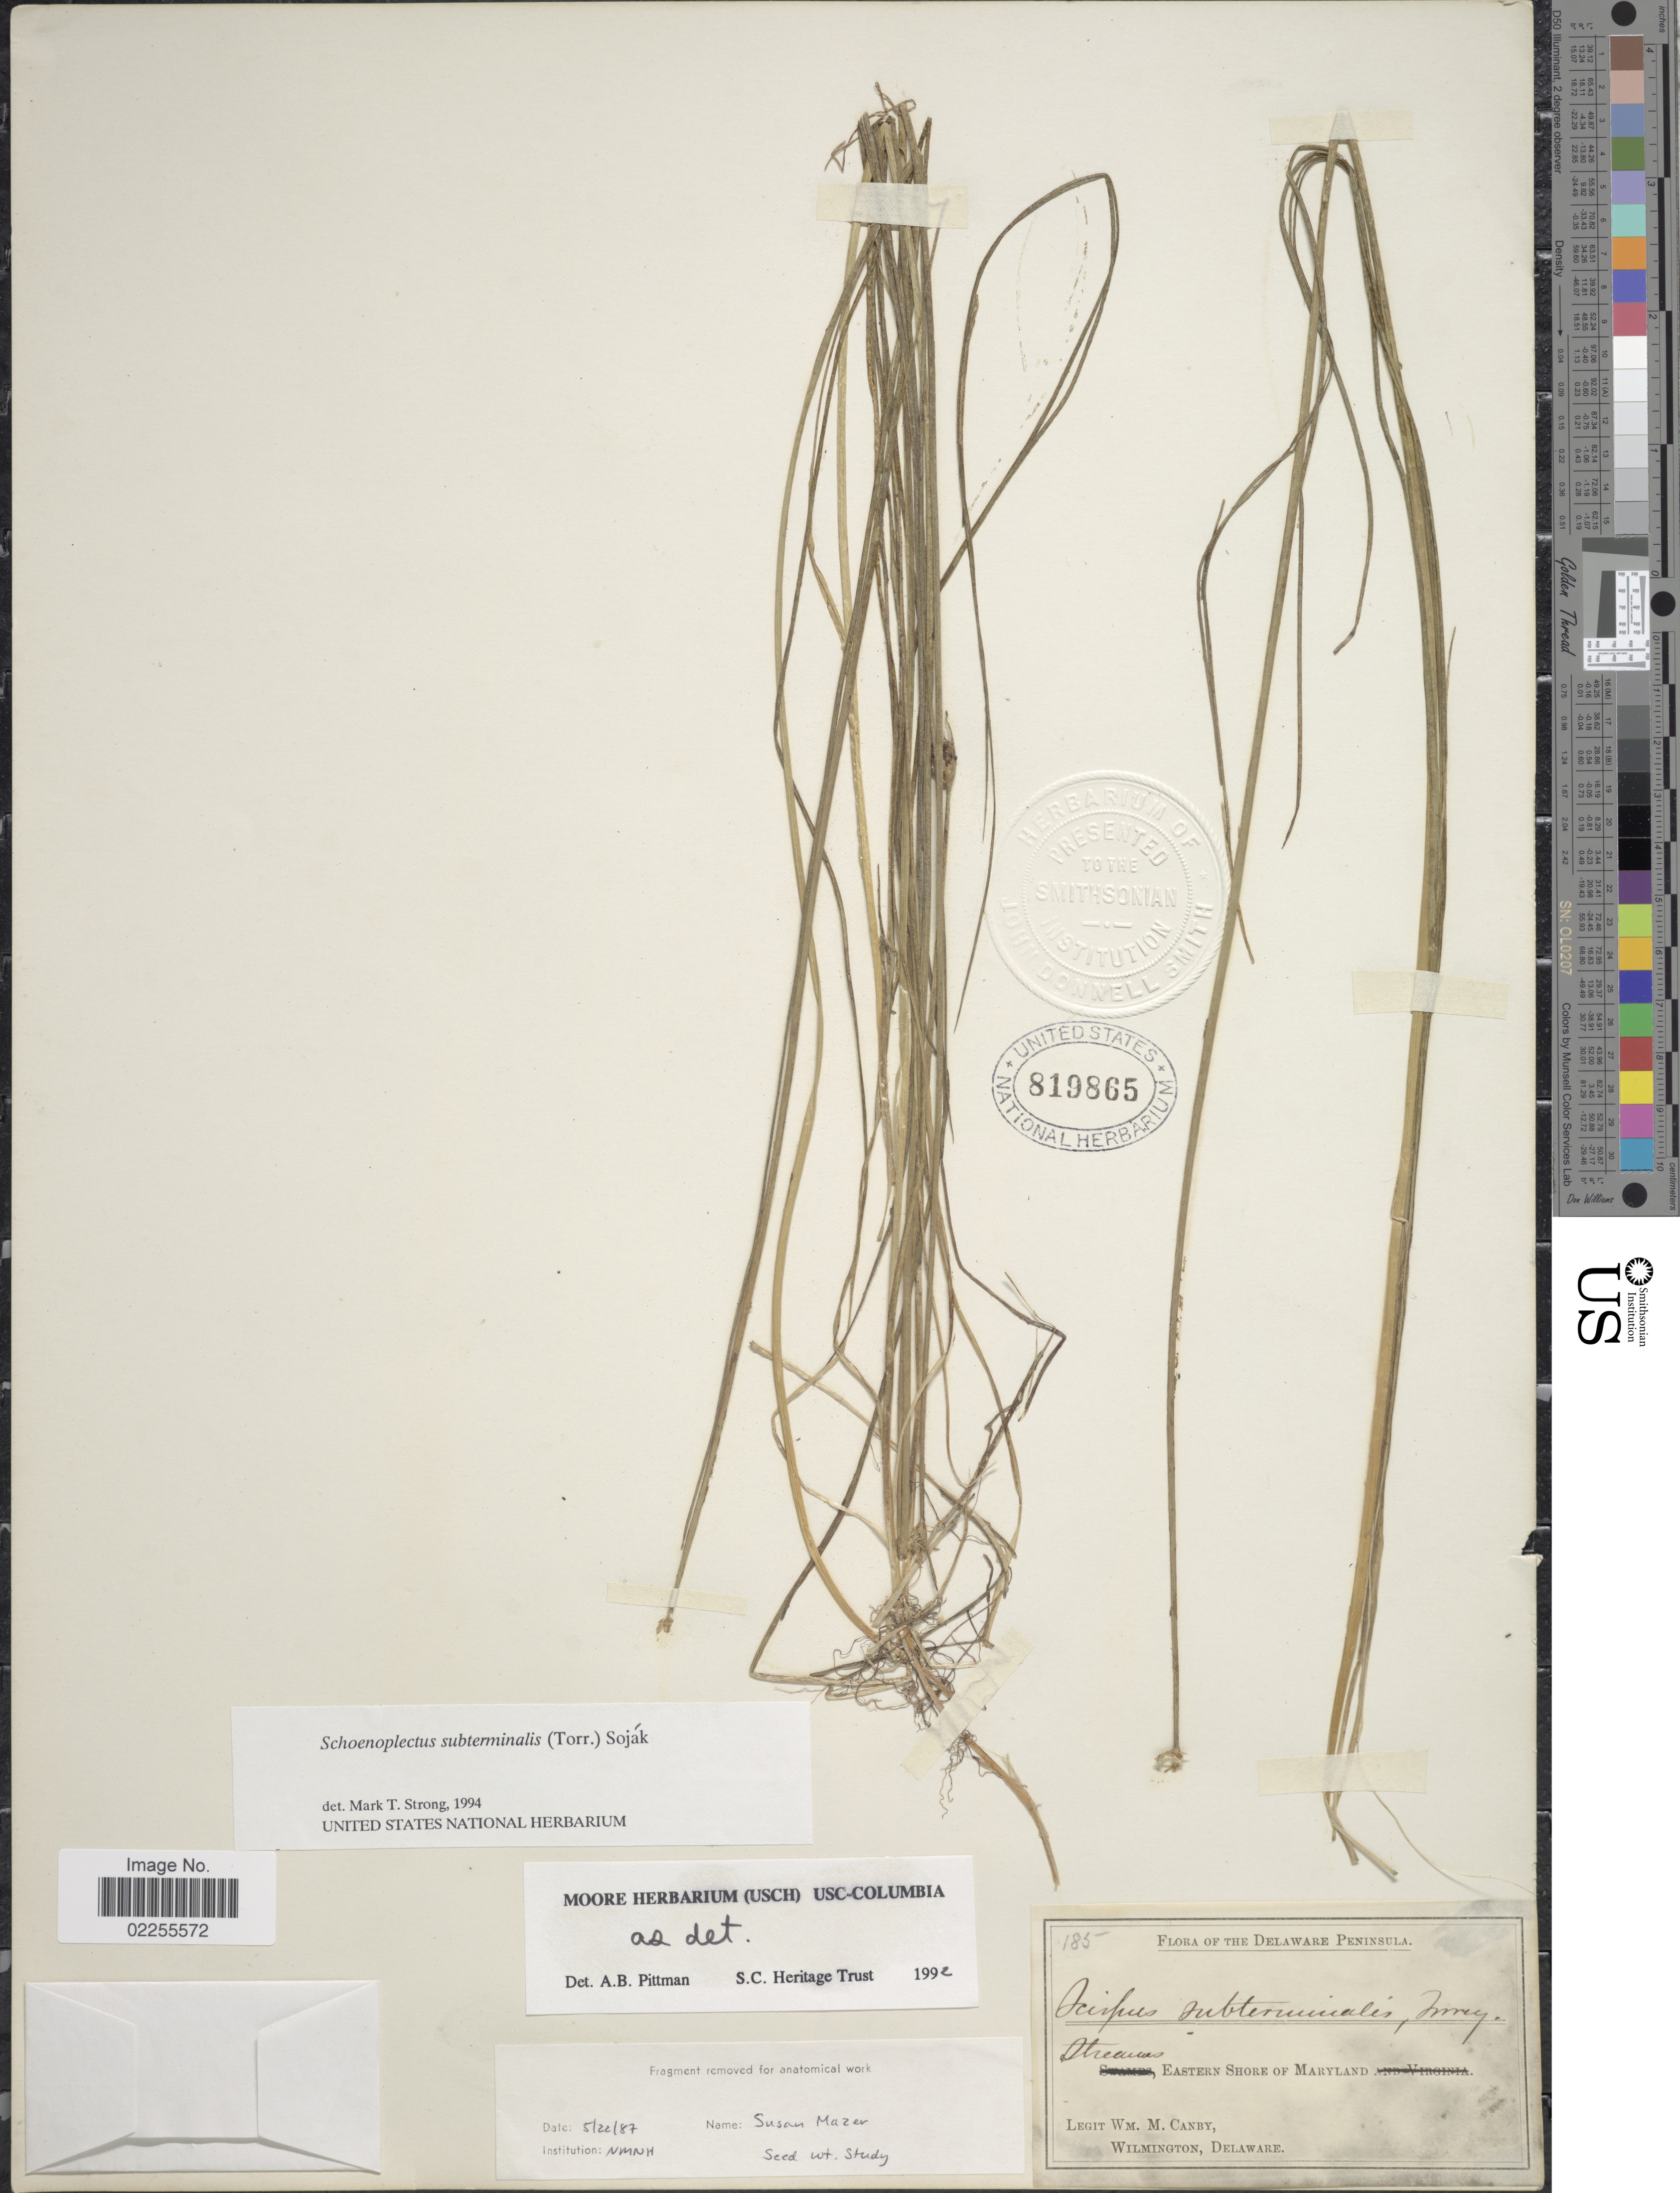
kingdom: Plantae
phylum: Tracheophyta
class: Liliopsida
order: Poales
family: Cyperaceae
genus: Schoenoplectus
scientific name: Schoenoplectus subterminalis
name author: (Torr.) Soják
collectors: W. M. Canby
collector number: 185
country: United States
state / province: Maryland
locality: Streams, Eastern shore of Maryland.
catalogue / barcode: US 819865